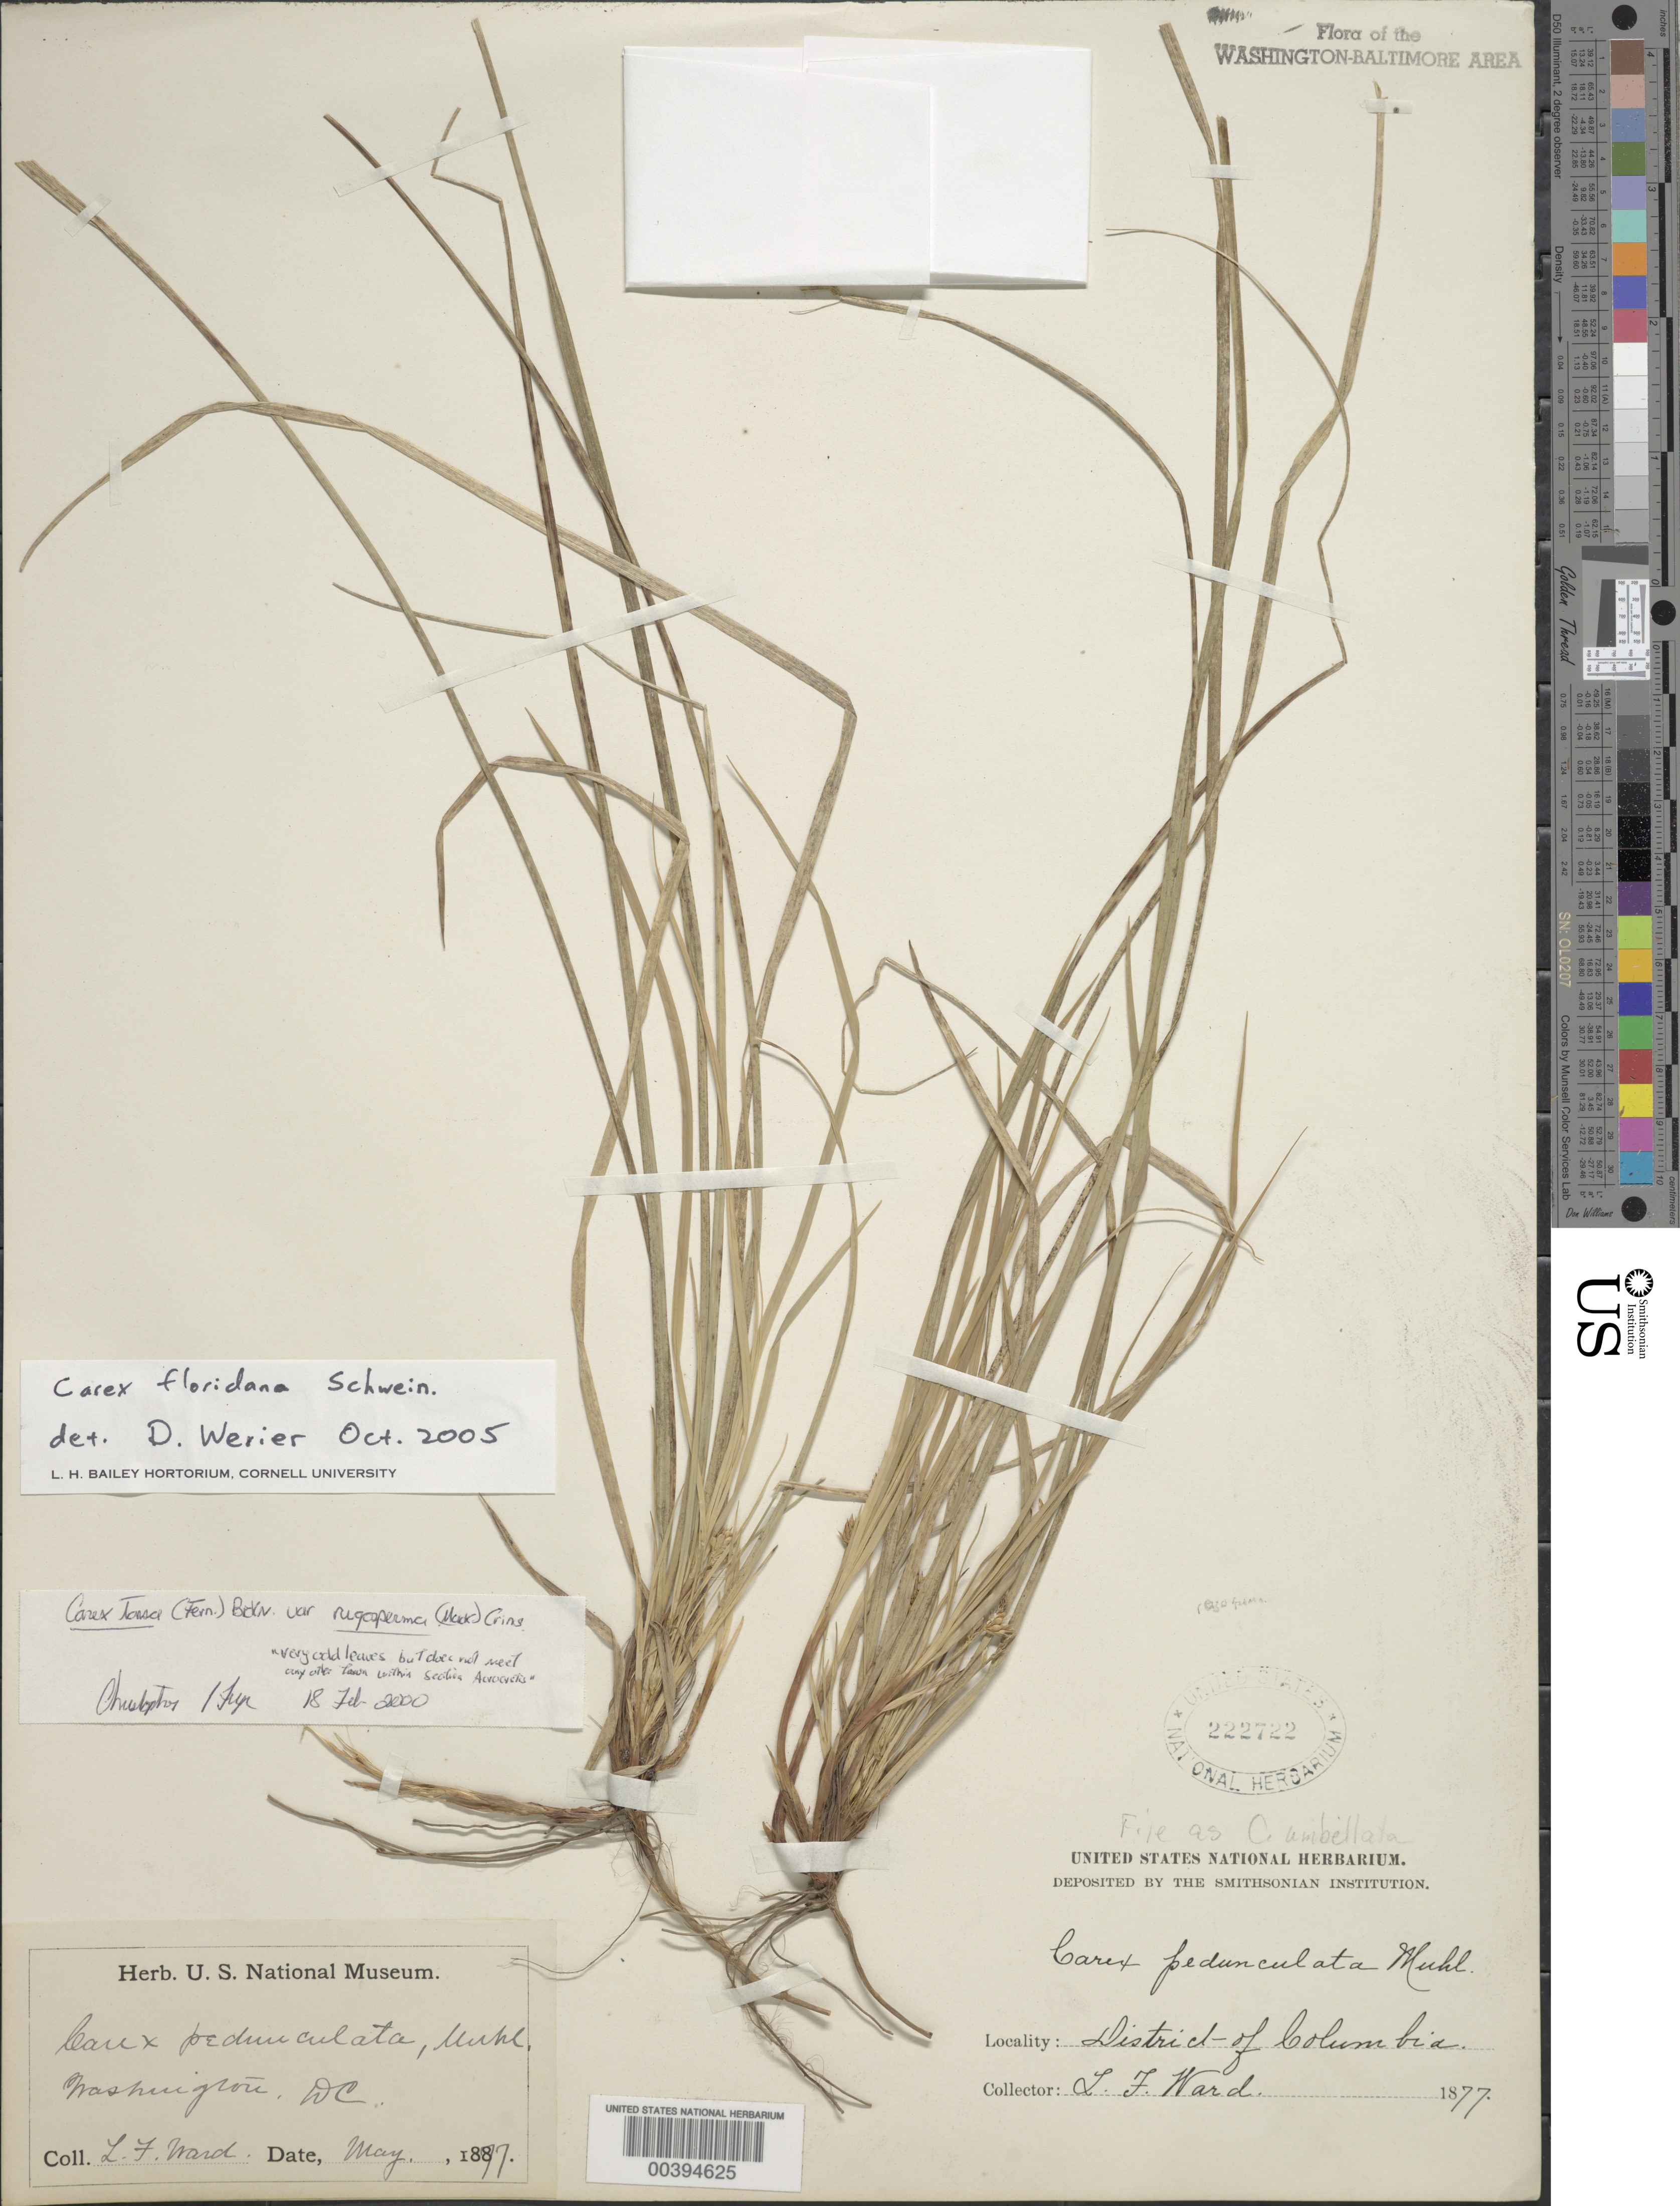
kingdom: Plantae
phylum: Tracheophyta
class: Liliopsida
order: Poales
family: Cyperaceae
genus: Carex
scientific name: Carex floridana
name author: Schwein.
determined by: Werier, D.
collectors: L. F. Ward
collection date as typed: May 1877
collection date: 1877-05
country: United States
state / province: District of Columbia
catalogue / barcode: US 222722